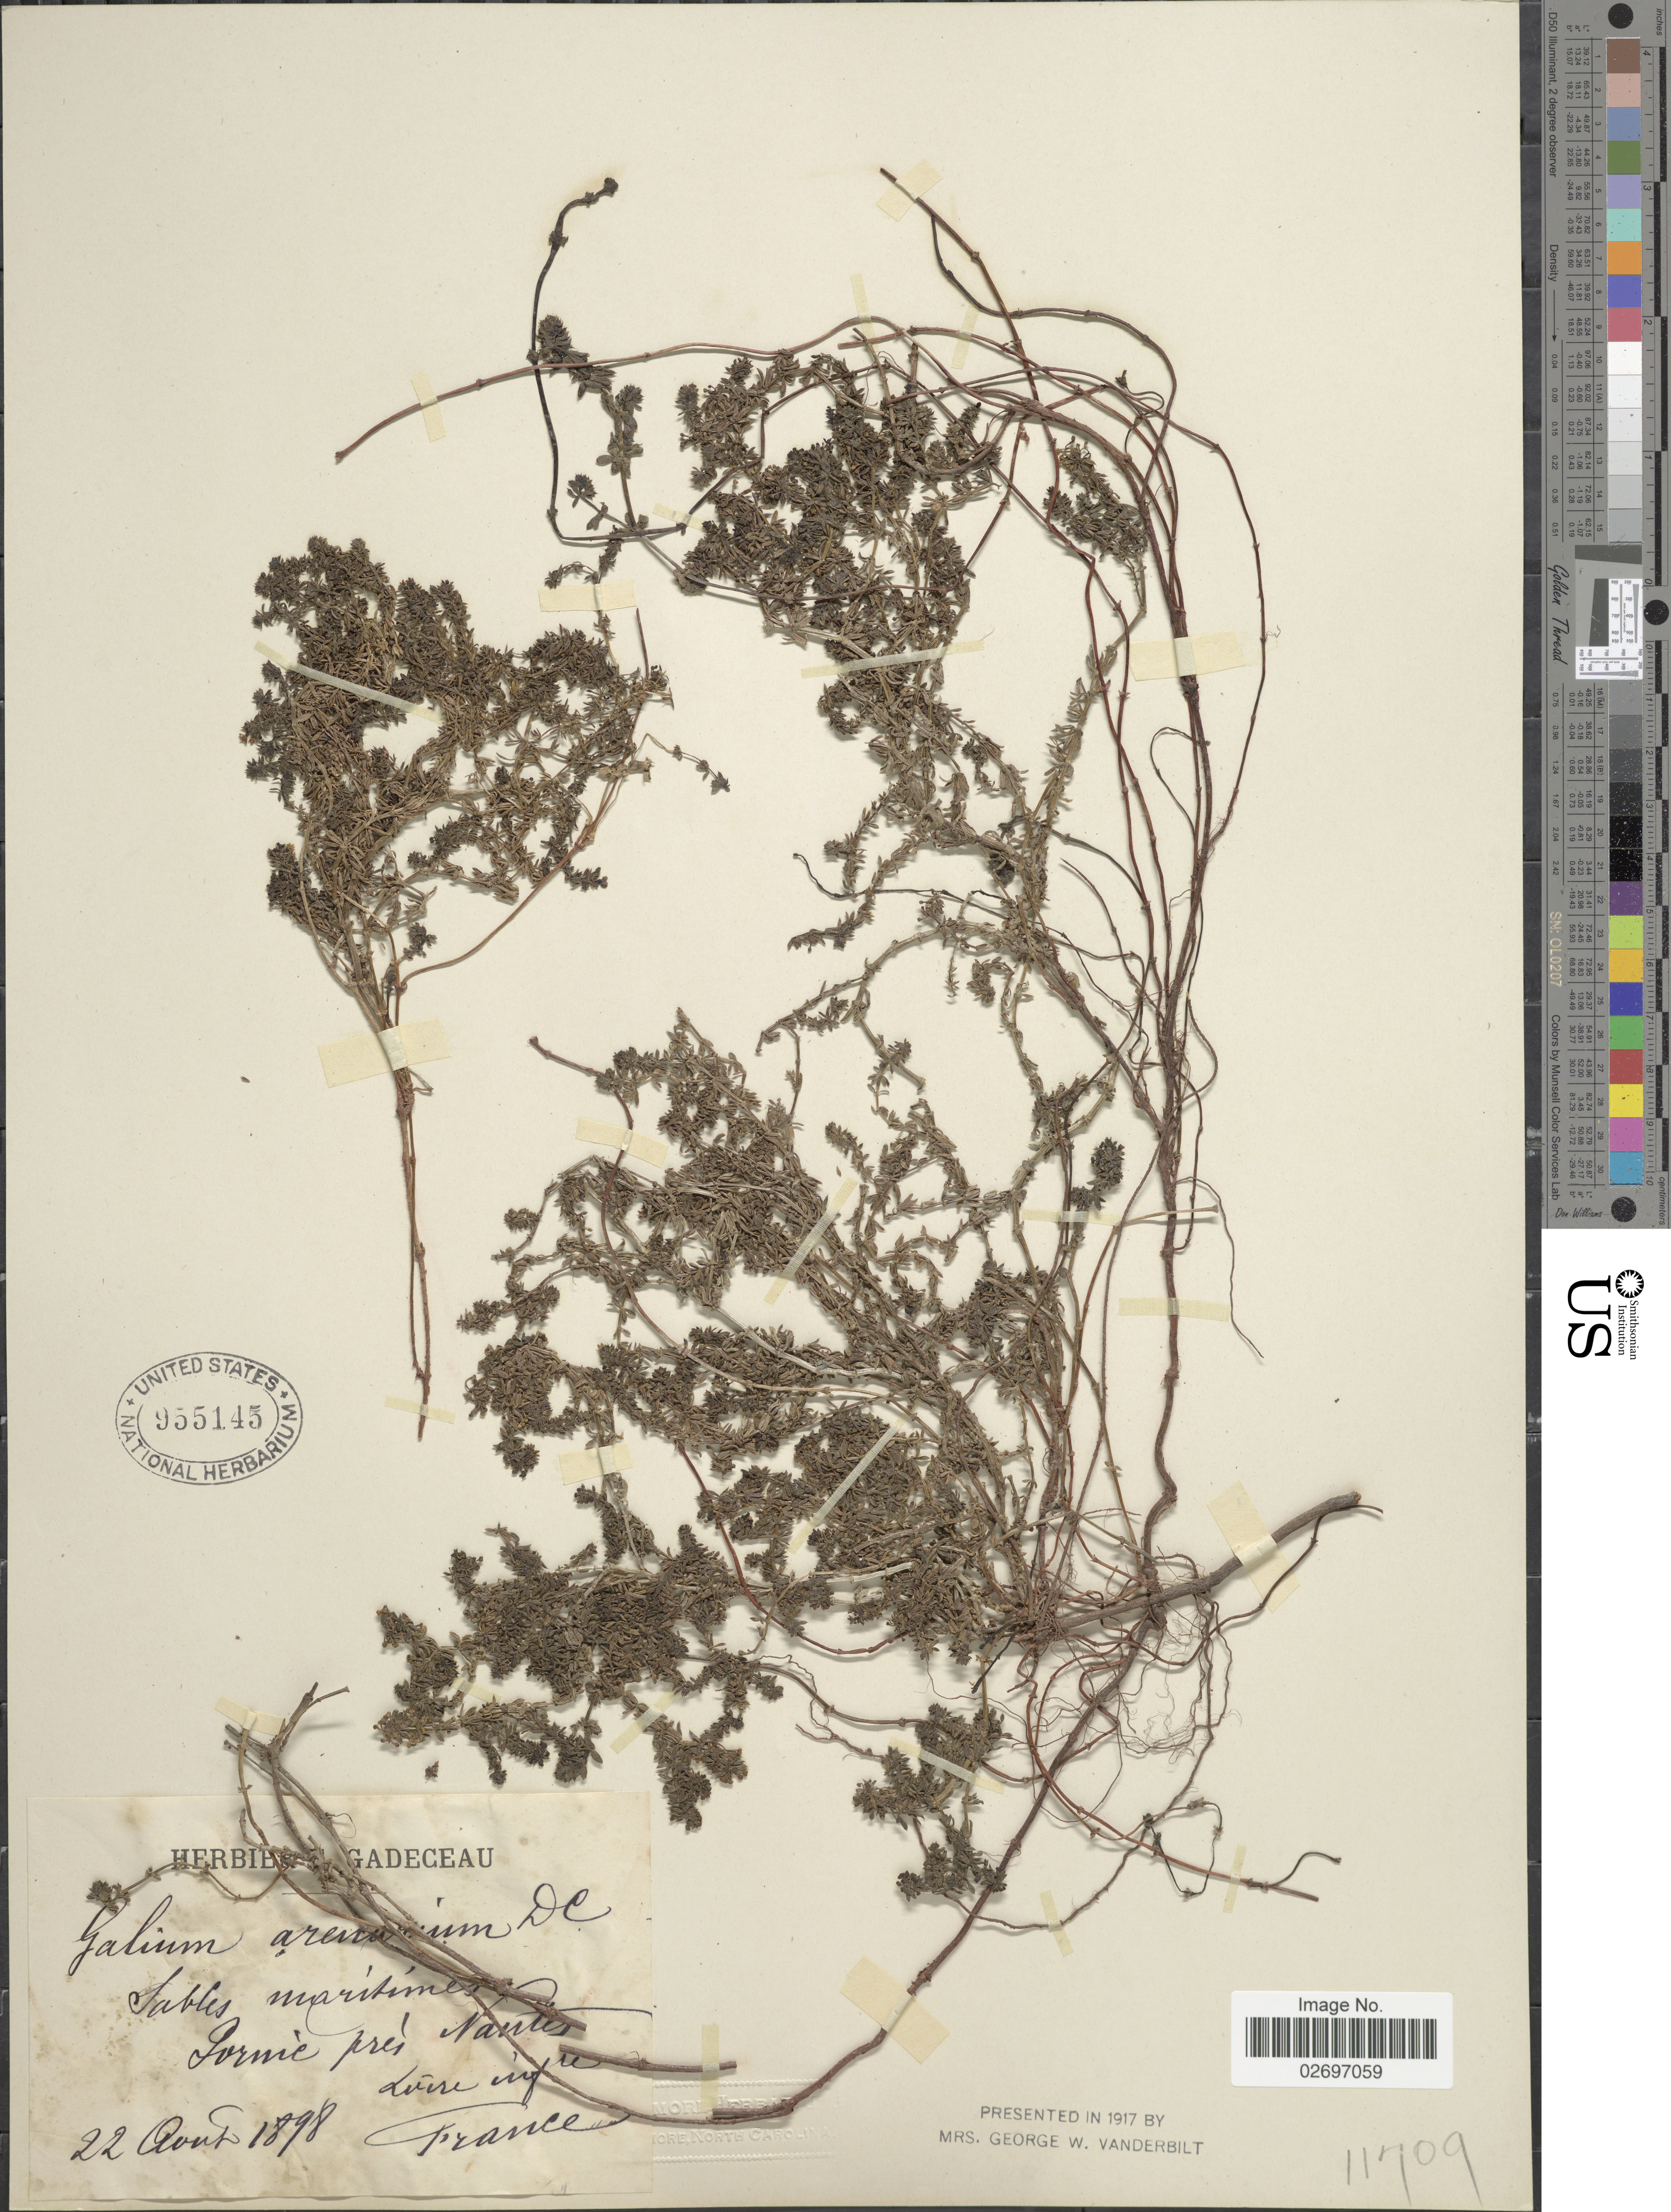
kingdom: Plantae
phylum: Tracheophyta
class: Magnoliopsida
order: Gentianales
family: Rubiaceae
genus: Galium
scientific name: Galium arenarium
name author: Loisel.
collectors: Ex Herb. E. Gadeceau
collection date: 1898-08-22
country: France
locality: Sable marines, Pormie pres Nantes, Livere infre [unsure placement] [interpreted]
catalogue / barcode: US 955145